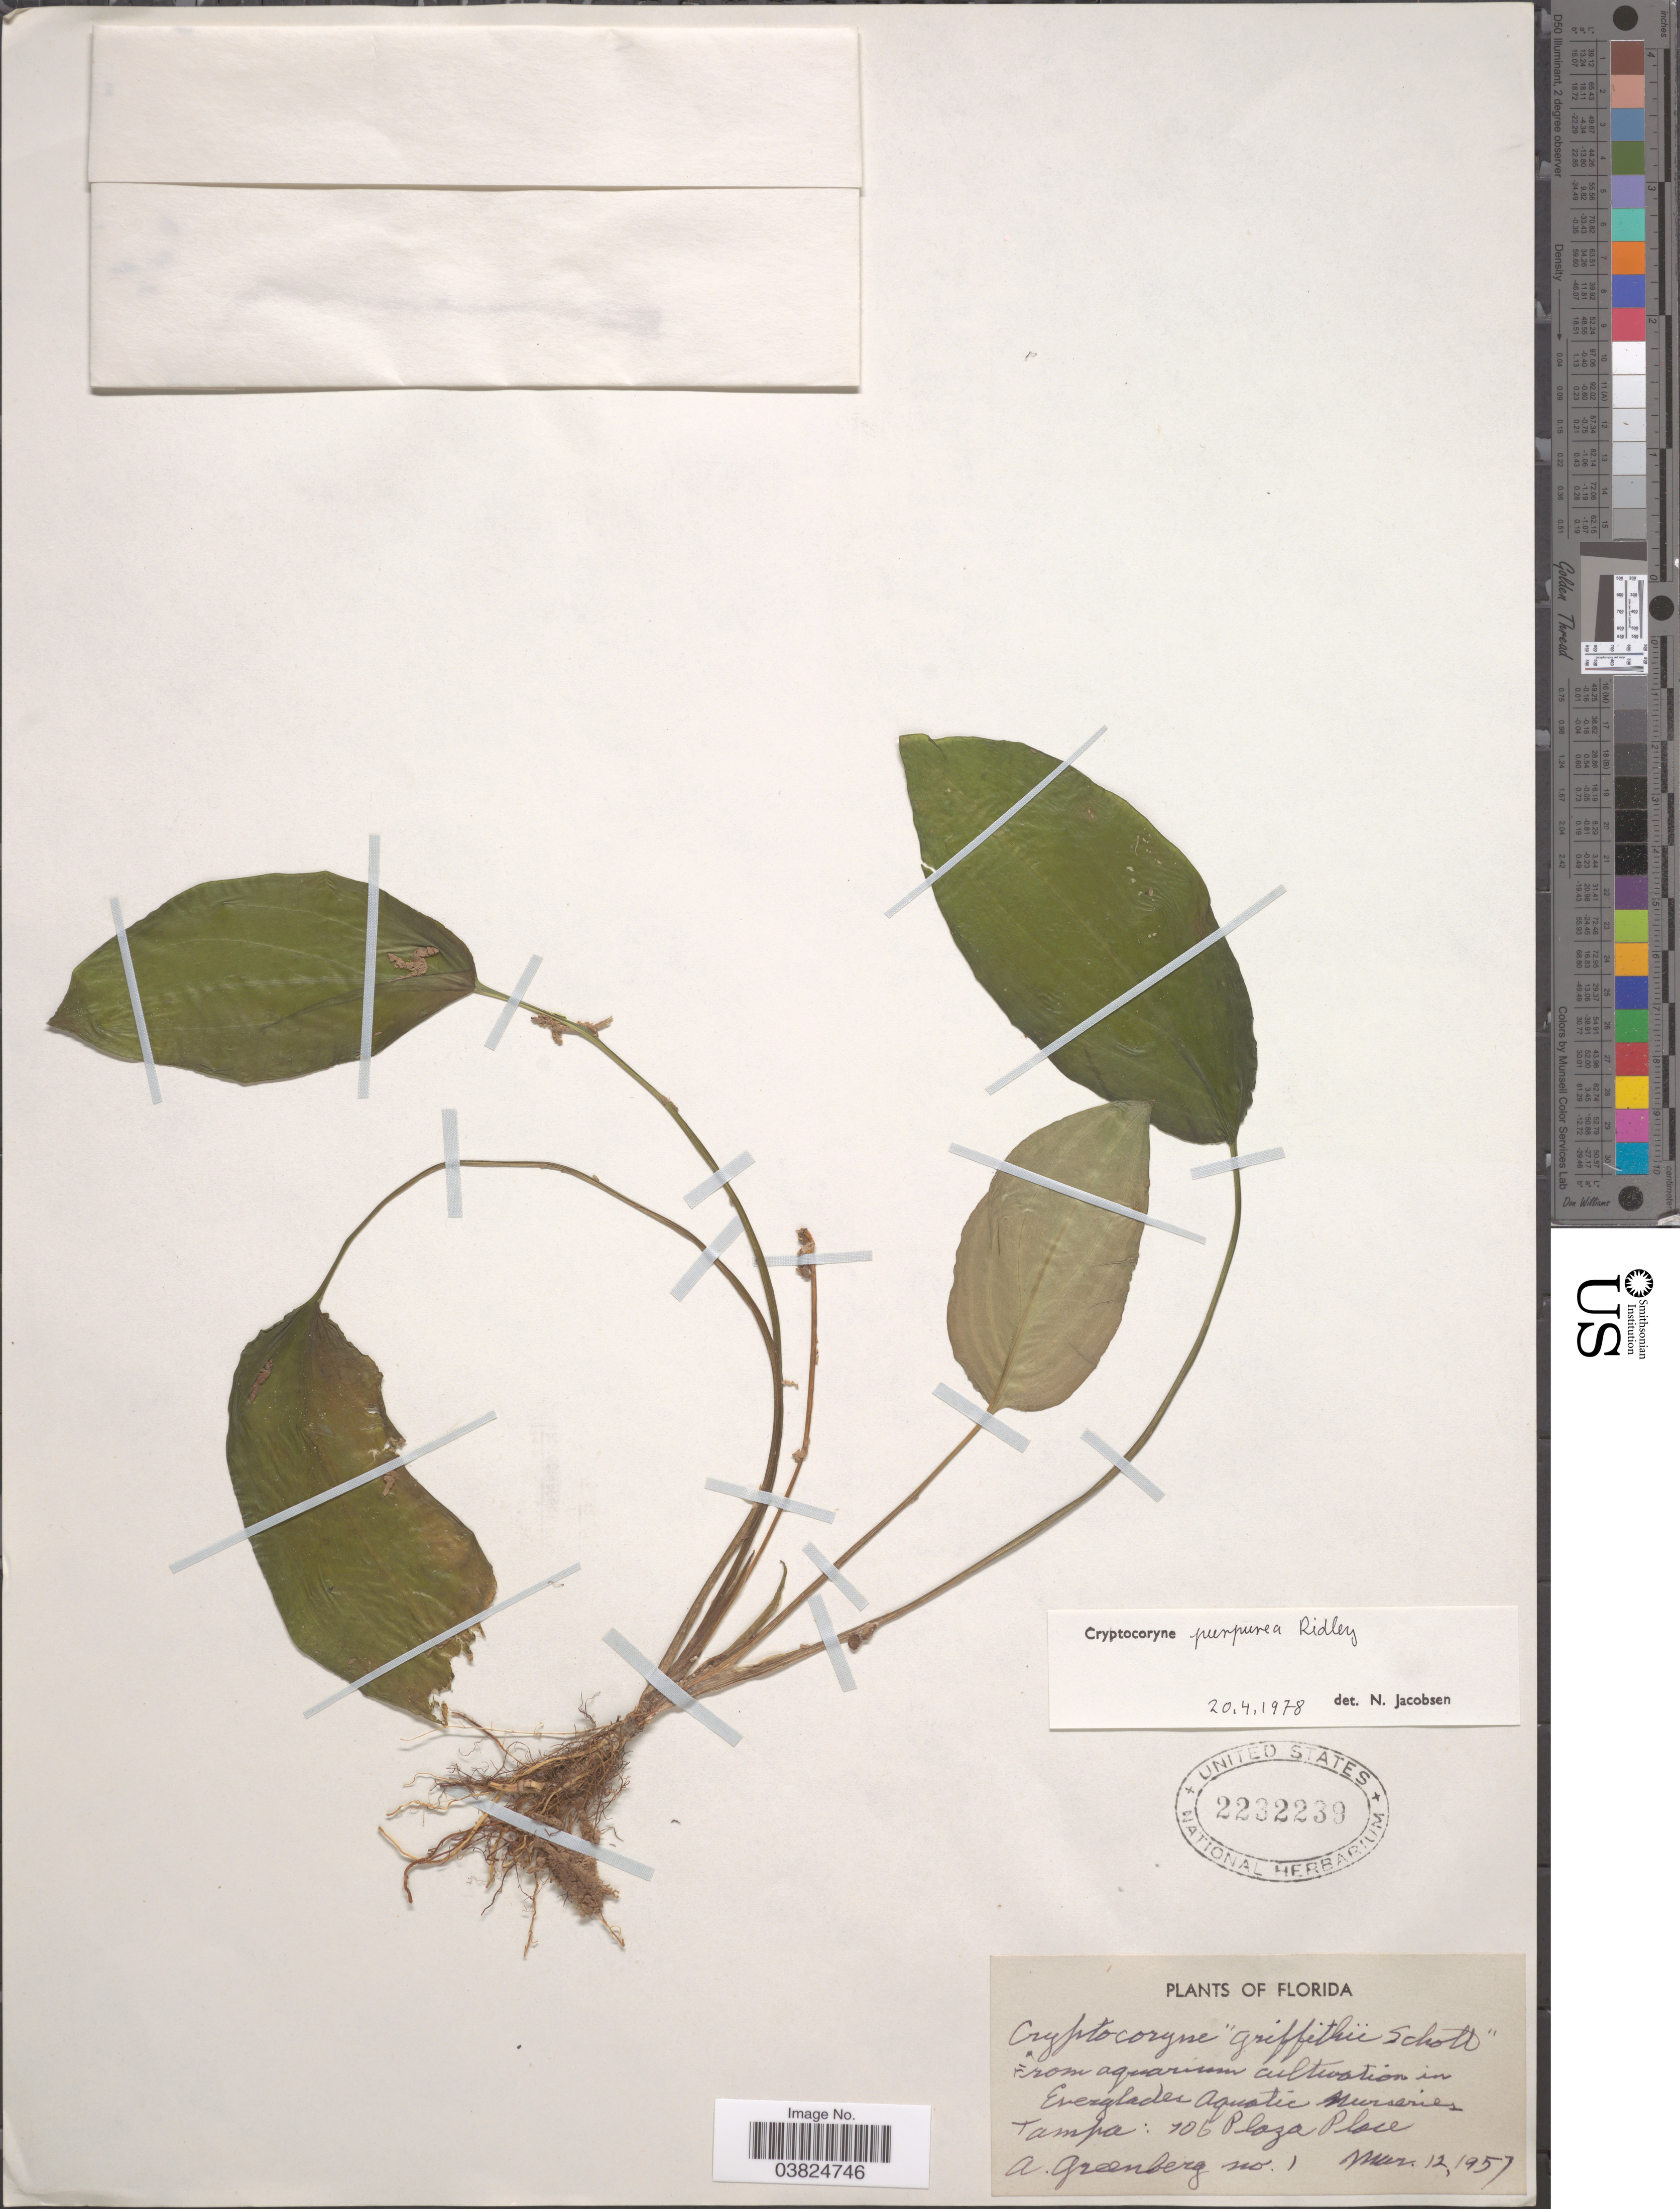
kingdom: Plantae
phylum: Tracheophyta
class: Liliopsida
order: Alismatales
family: Araceae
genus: Cryptocoryne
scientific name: Cryptocoryne purpurea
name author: Ridl.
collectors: A. Greenberg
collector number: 1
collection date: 1957-03-12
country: United States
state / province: Florida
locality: Everglades Aquatic Nurseries, Tampa: 106 Plaza Place.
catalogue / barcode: US 2232239